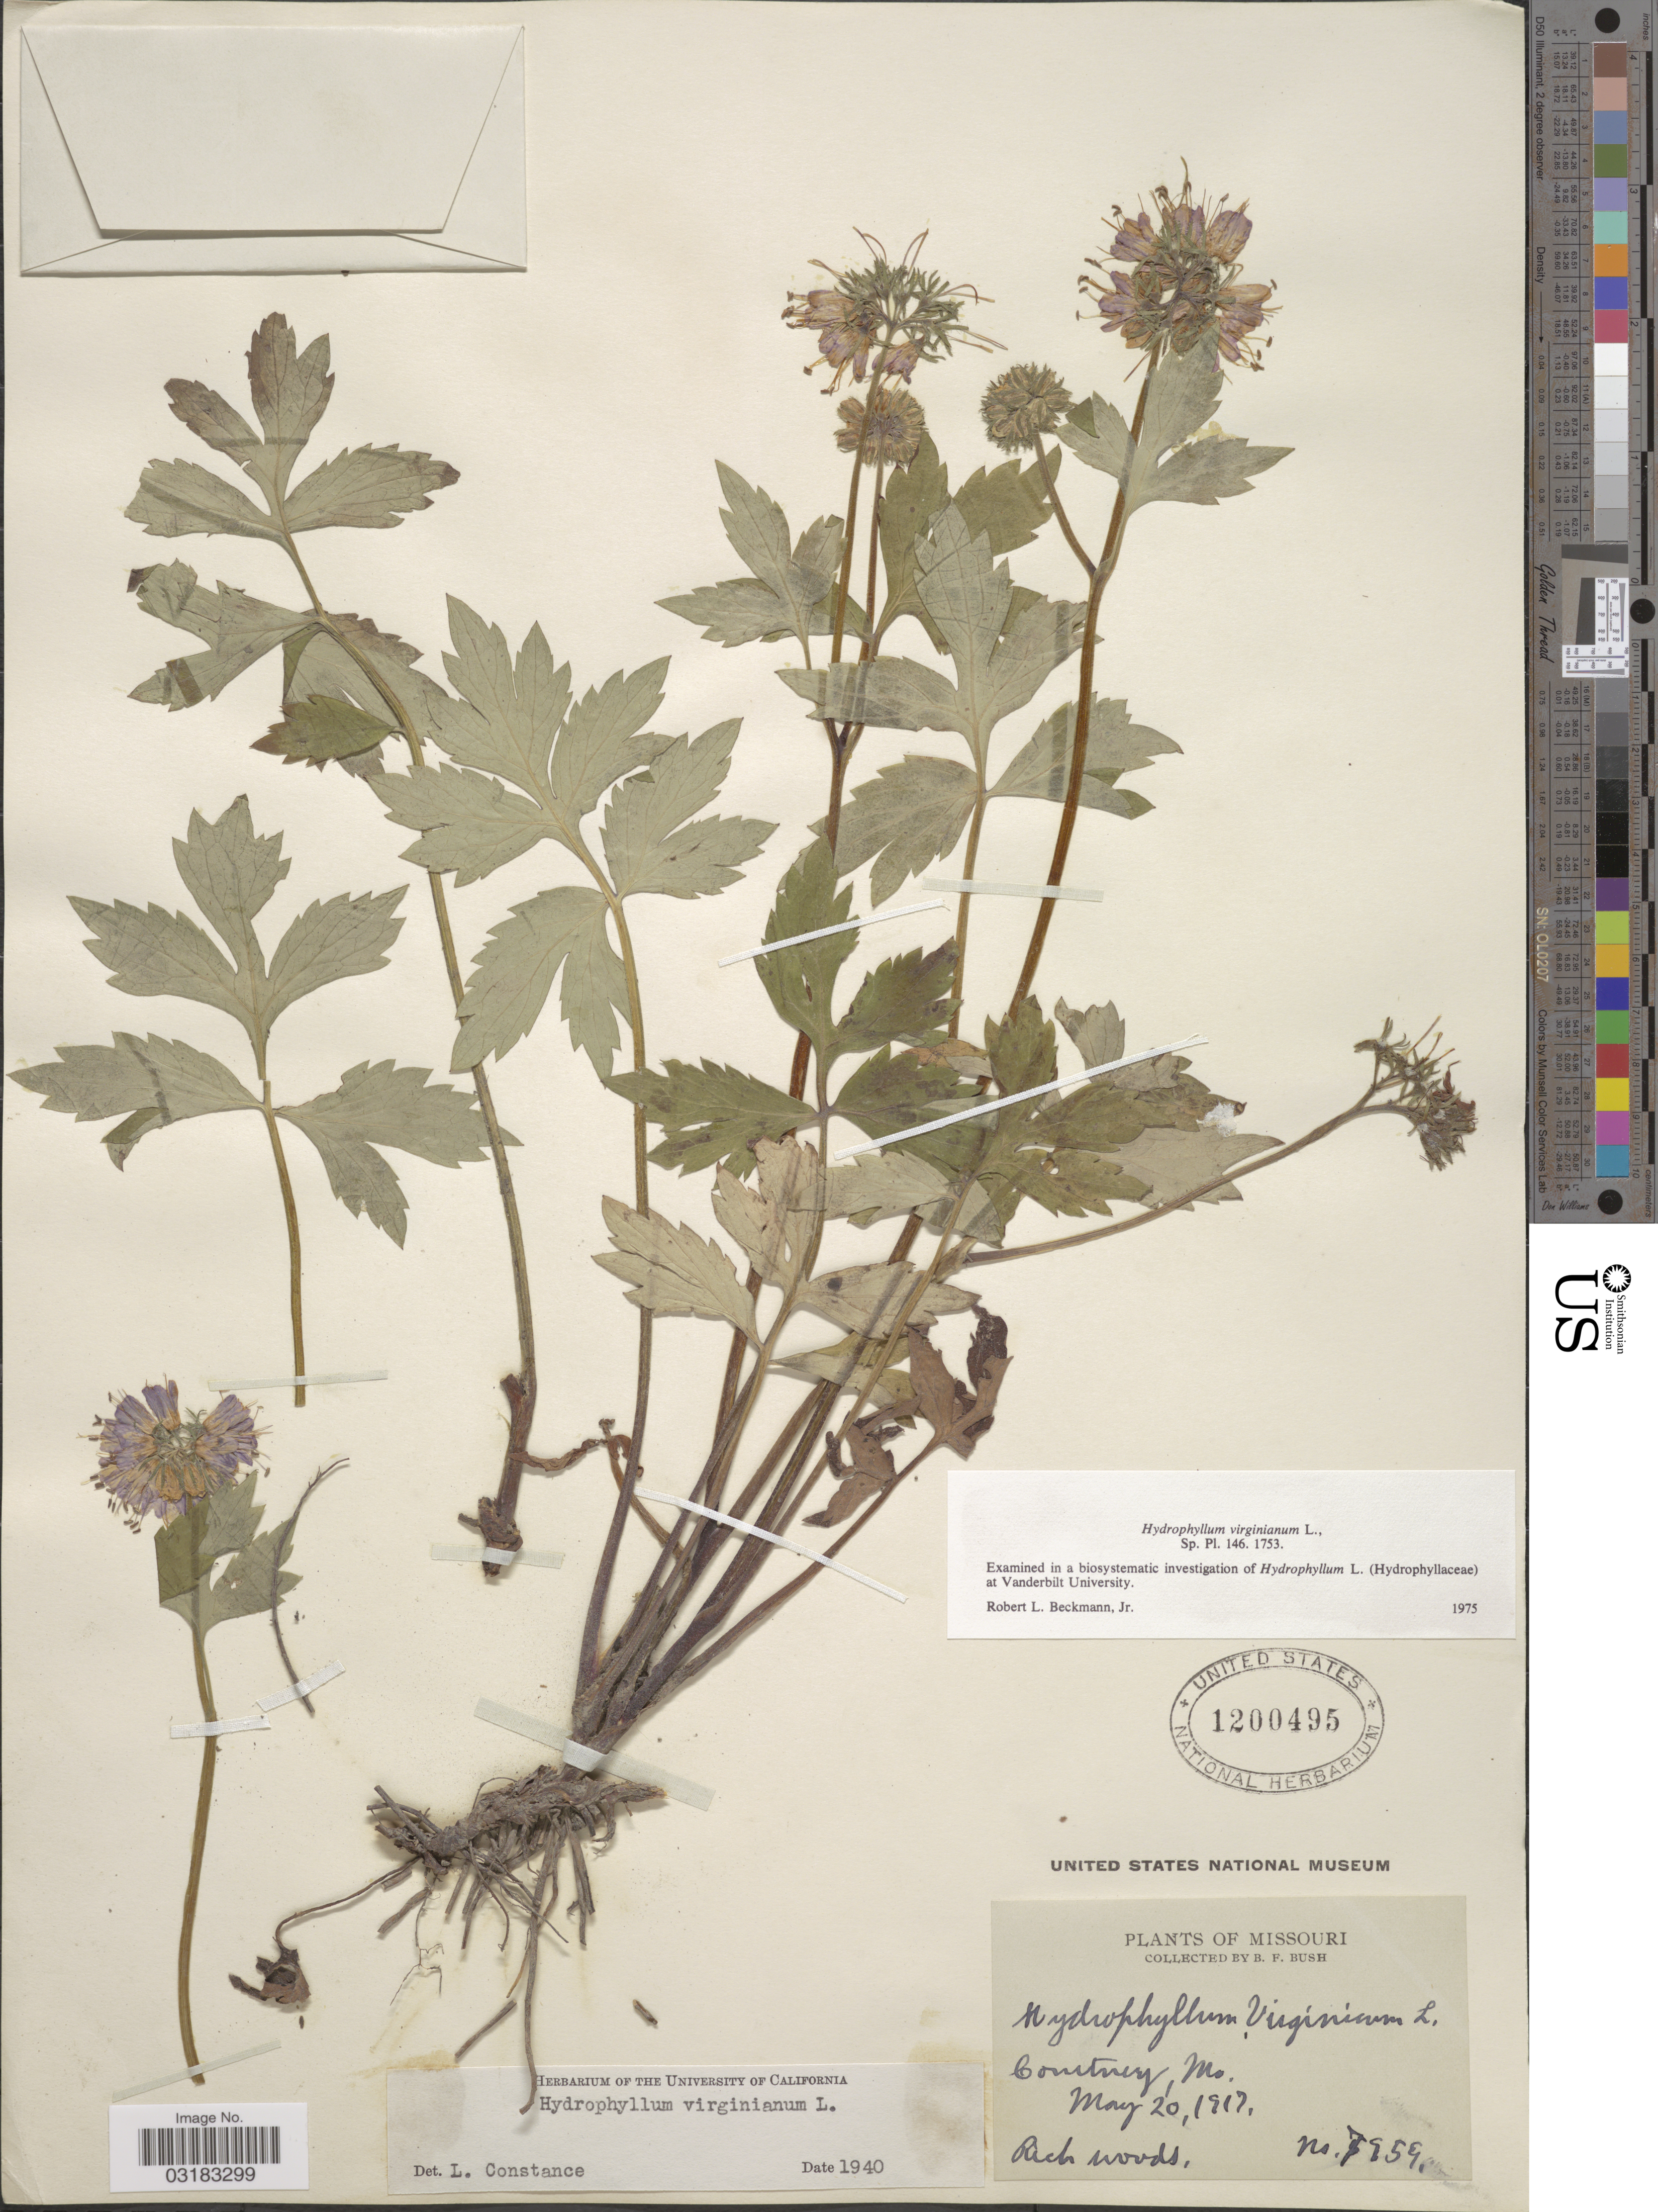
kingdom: Plantae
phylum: Tracheophyta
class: Magnoliopsida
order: Boraginales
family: Hydrophyllaceae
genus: Hydrophyllum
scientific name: Hydrophyllum virginianum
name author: L.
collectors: B. F. Bush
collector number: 7959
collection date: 1917-05-20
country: United States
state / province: Missouri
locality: Courtney.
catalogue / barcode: US 1200495